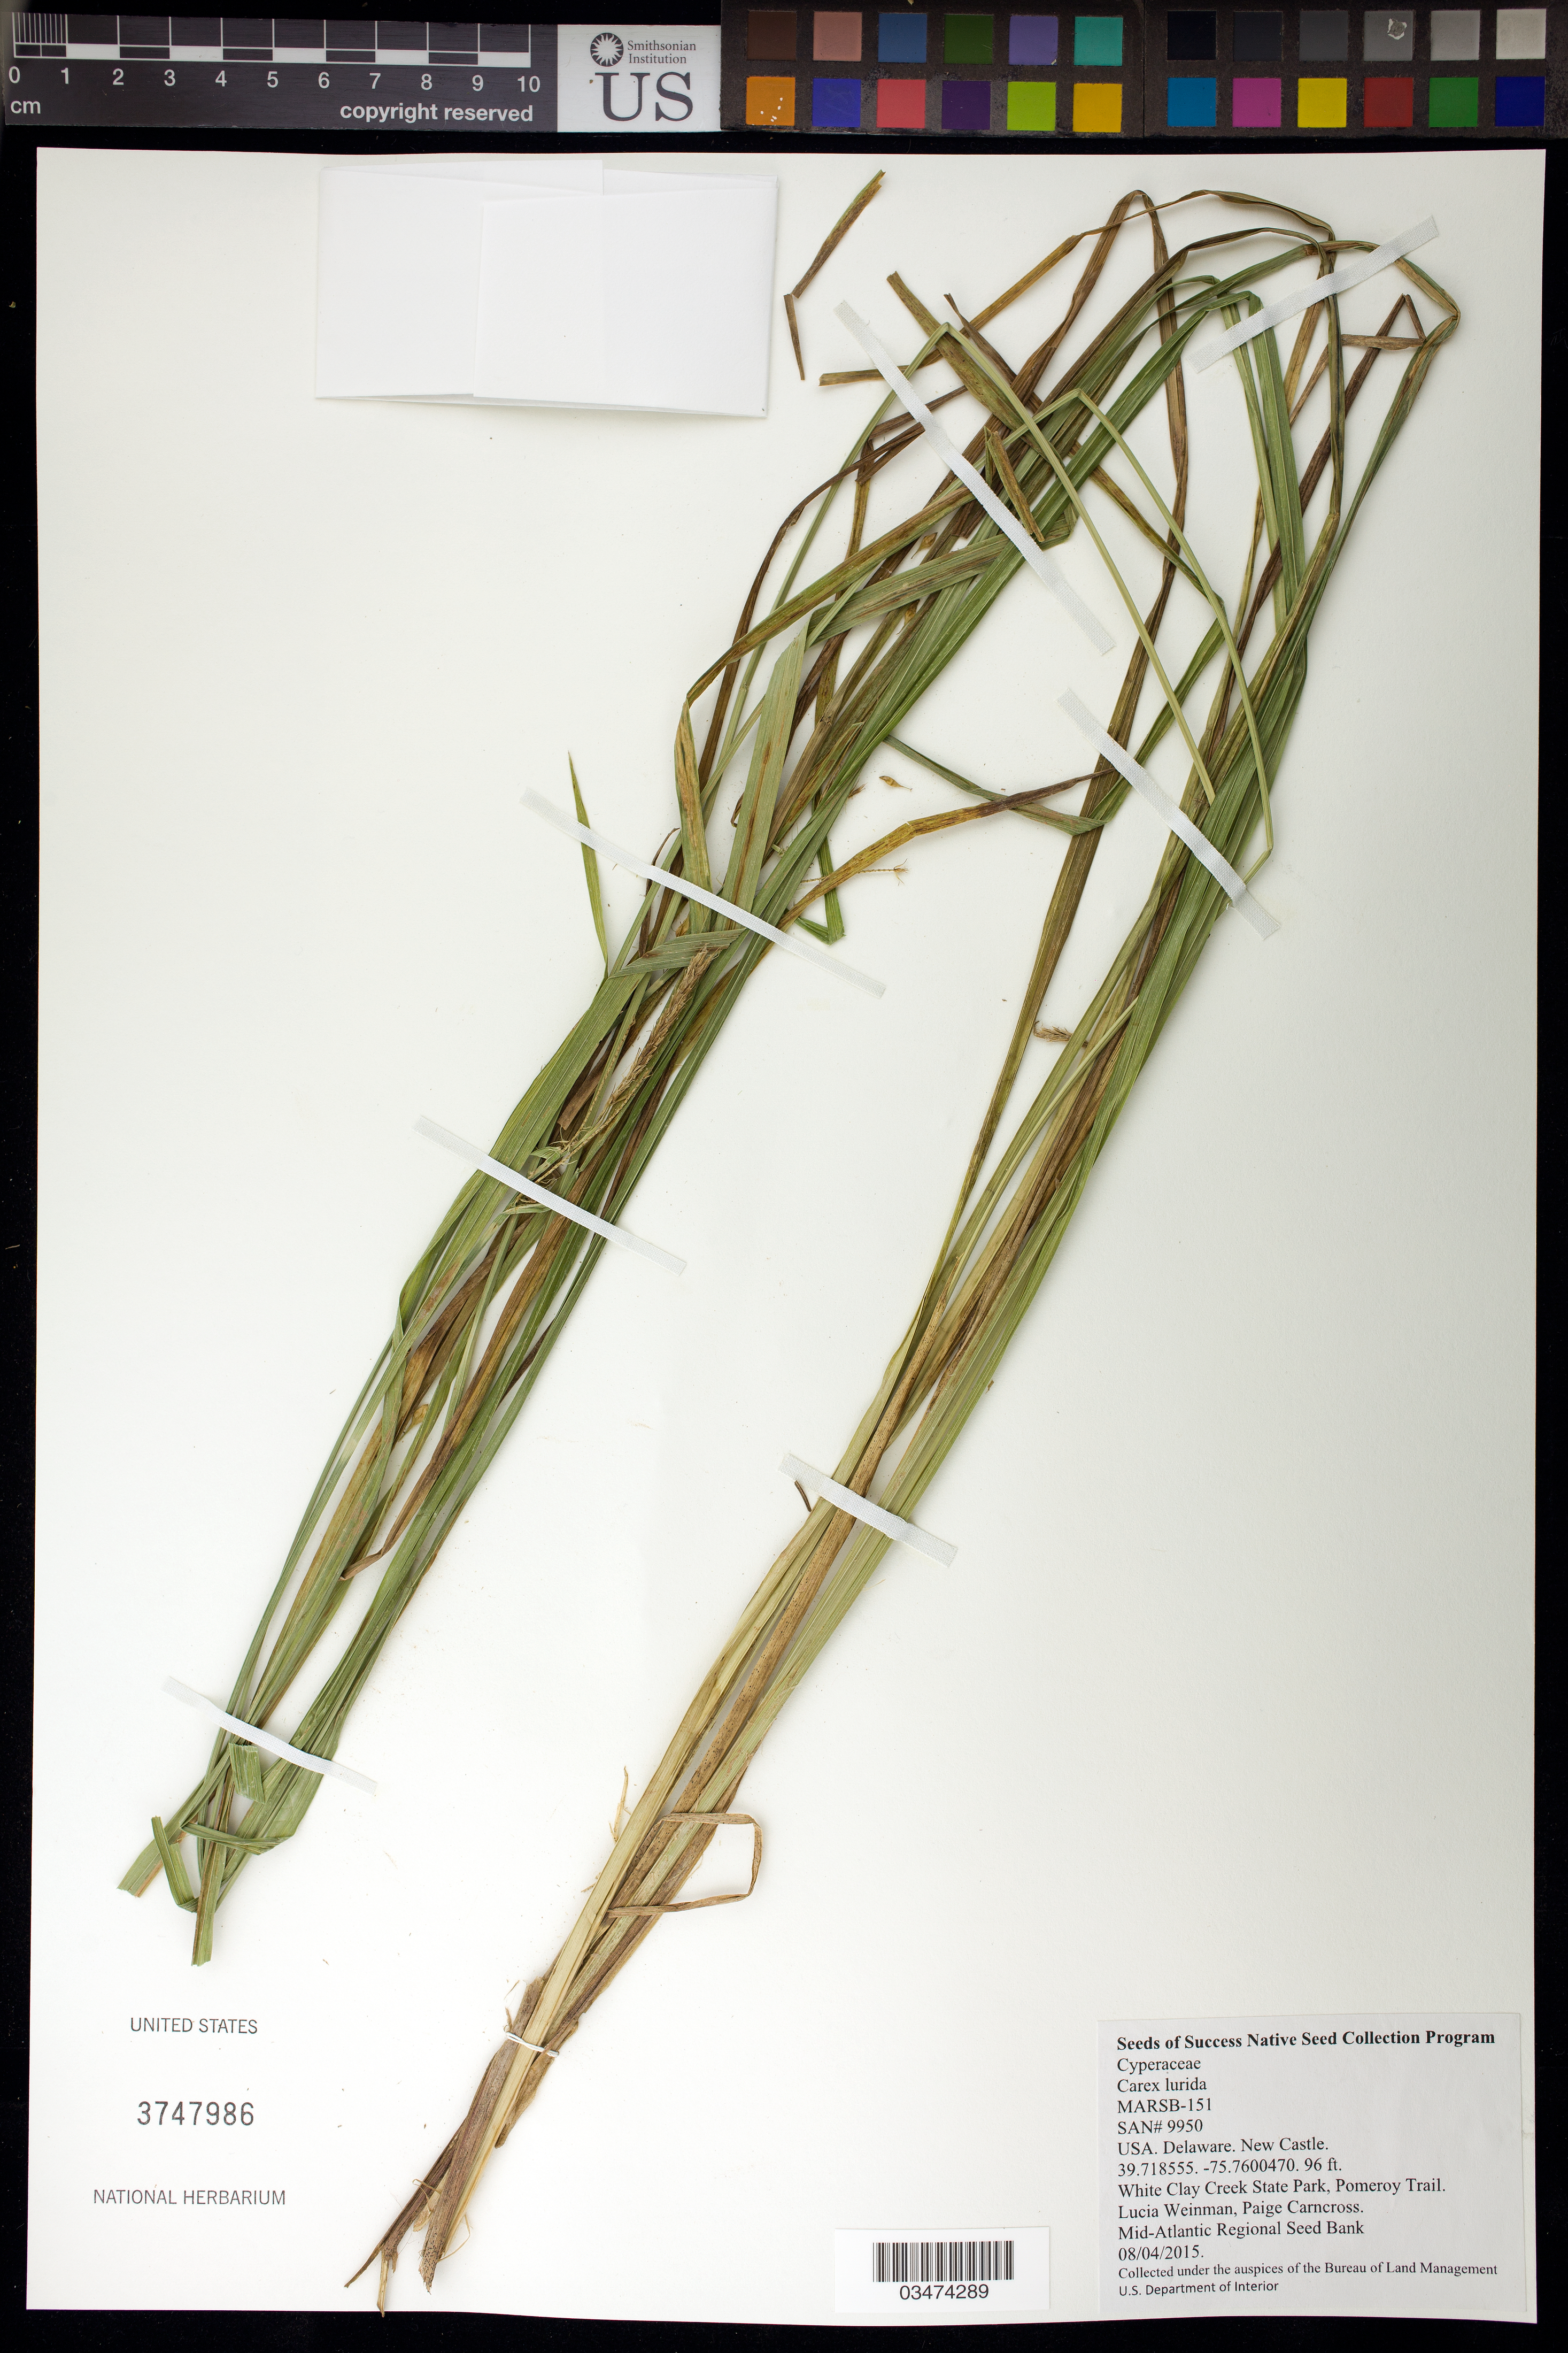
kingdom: Plantae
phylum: Tracheophyta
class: Liliopsida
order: Poales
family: Cyperaceae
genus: Carex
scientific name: Carex lurida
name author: Wahlenb.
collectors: L. Weinman & P. Carncross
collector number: MARSB-151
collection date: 2015-08-04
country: United States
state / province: Delaware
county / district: New Castle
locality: White Clay Creek State Park, Pomeroy Trail.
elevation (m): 29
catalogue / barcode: US 3747986